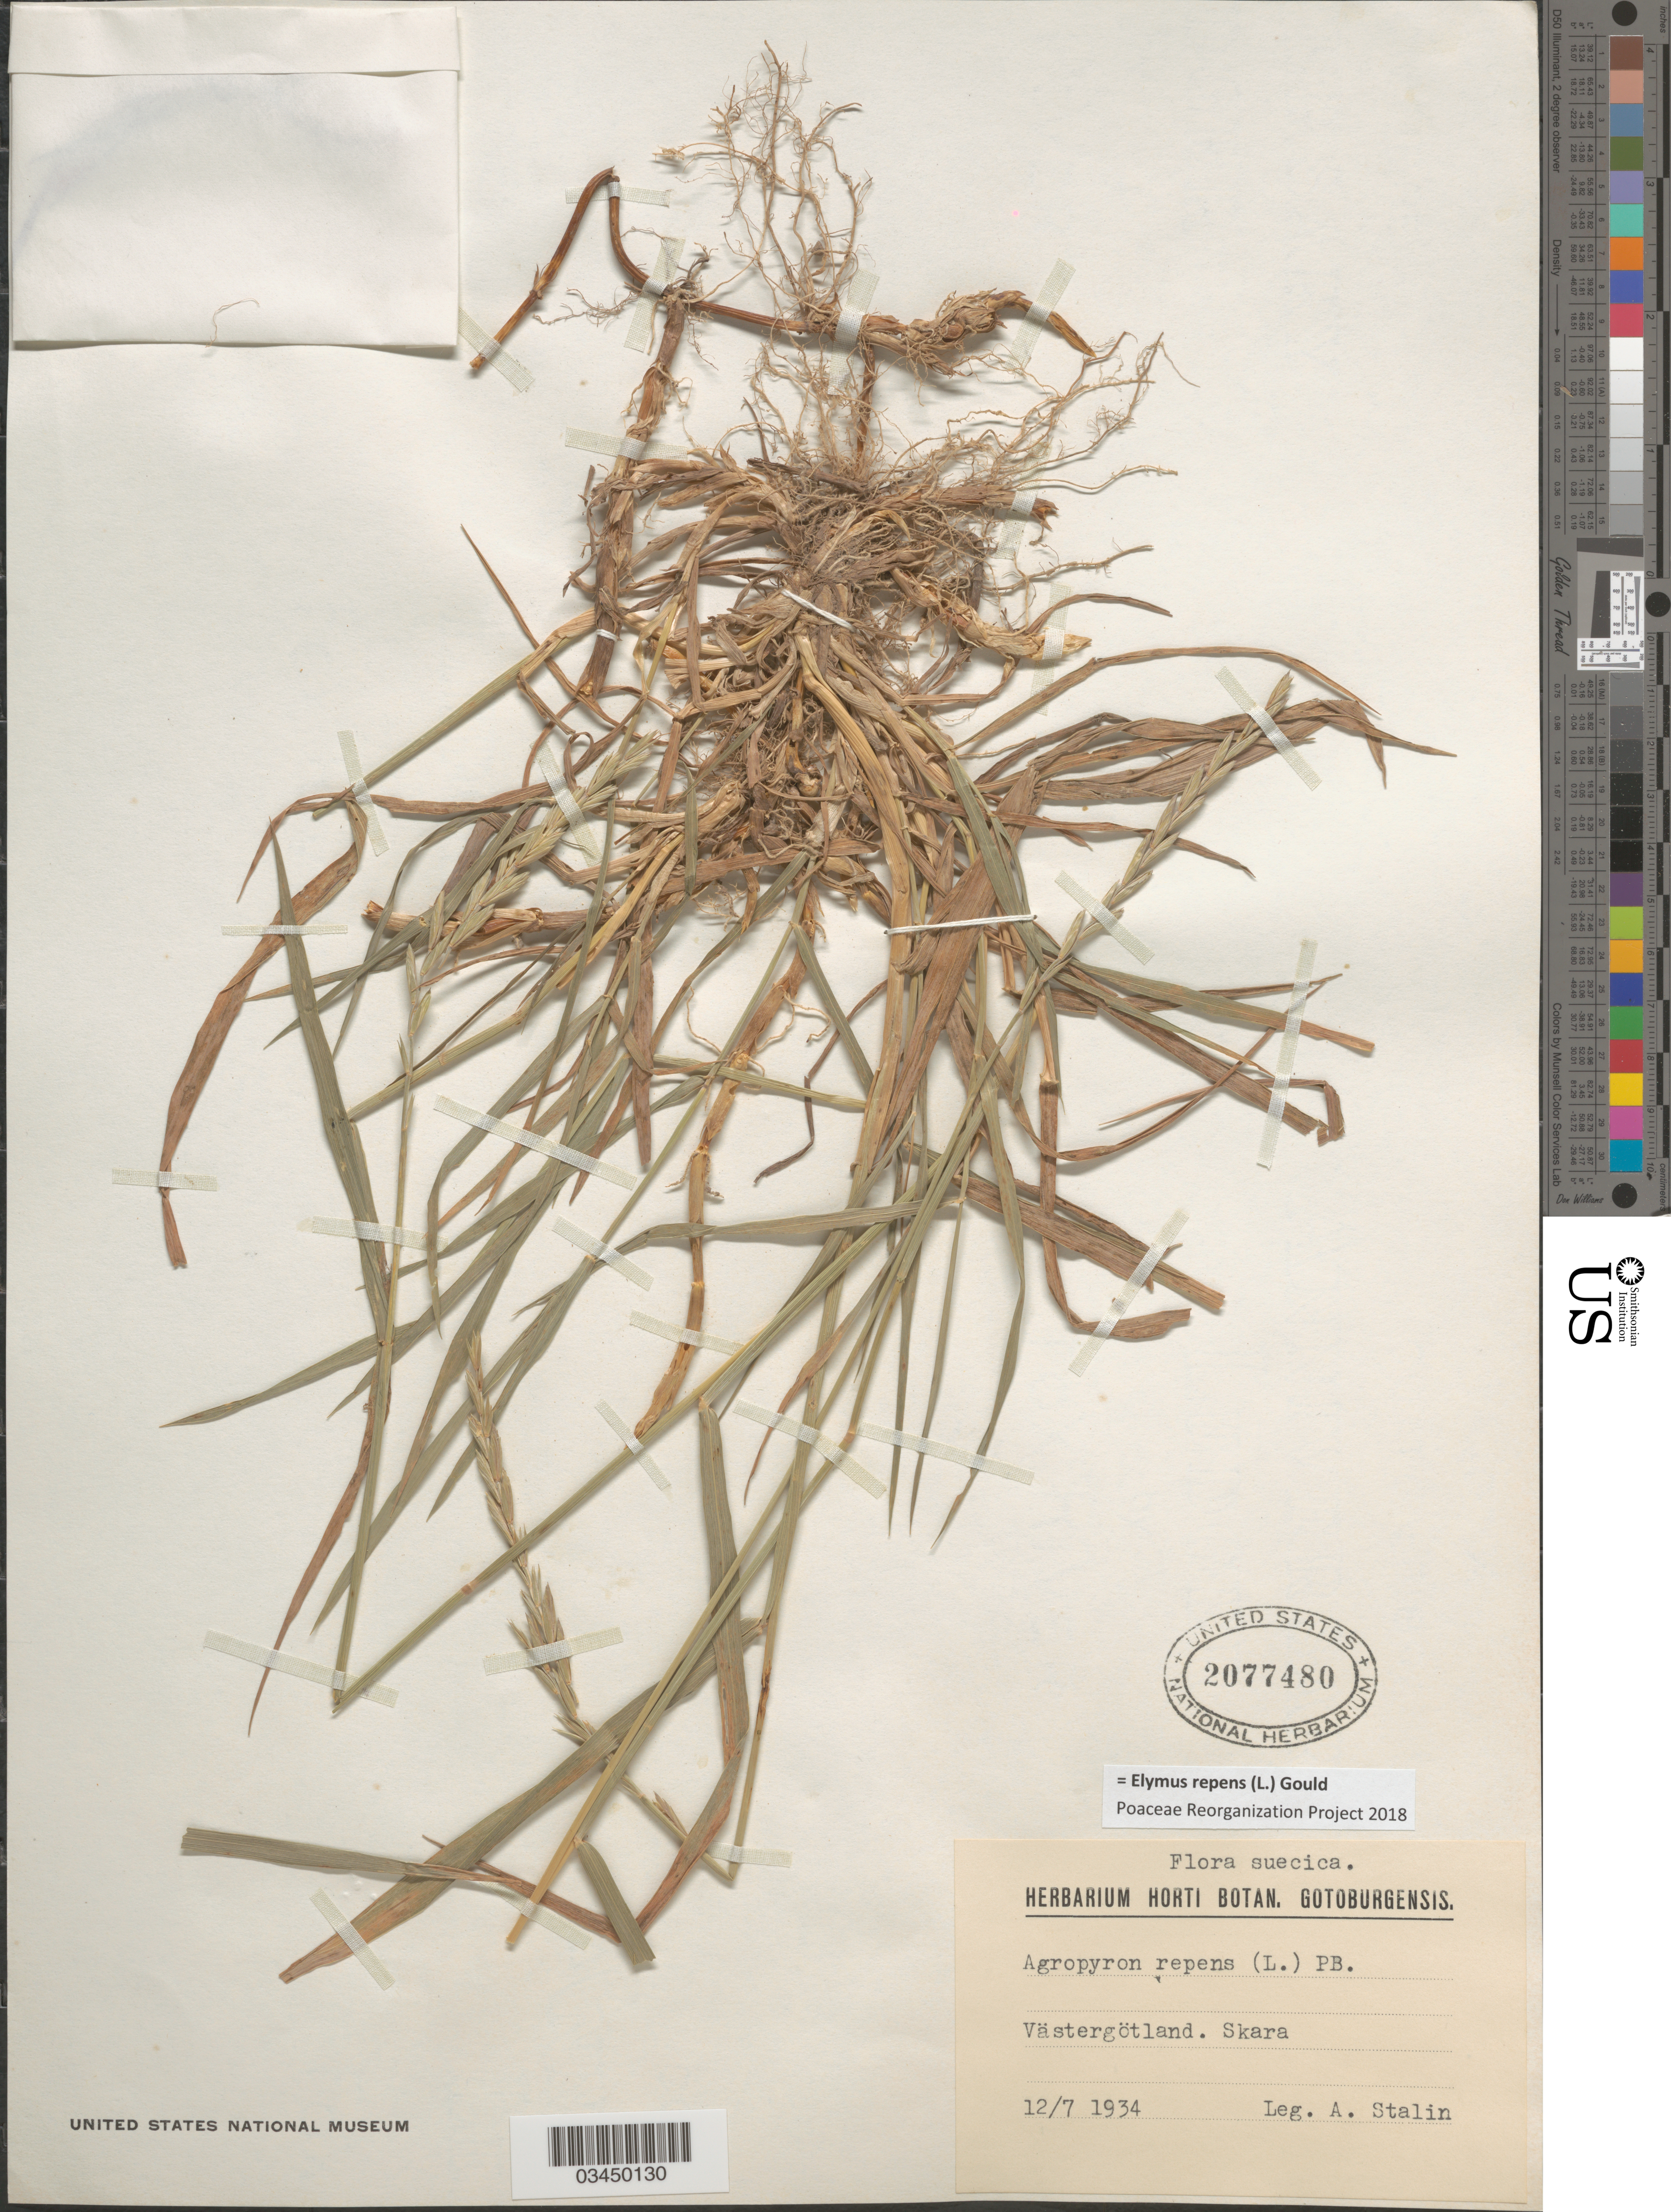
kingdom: Plantae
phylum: Tracheophyta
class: Liliopsida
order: Poales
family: Poaceae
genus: Elymus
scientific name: Elymus repens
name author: (L.) Gould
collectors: A. Stalin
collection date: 1934-07-12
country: Sweden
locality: Suecica. Västergötland. Skara.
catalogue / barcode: US 2077480